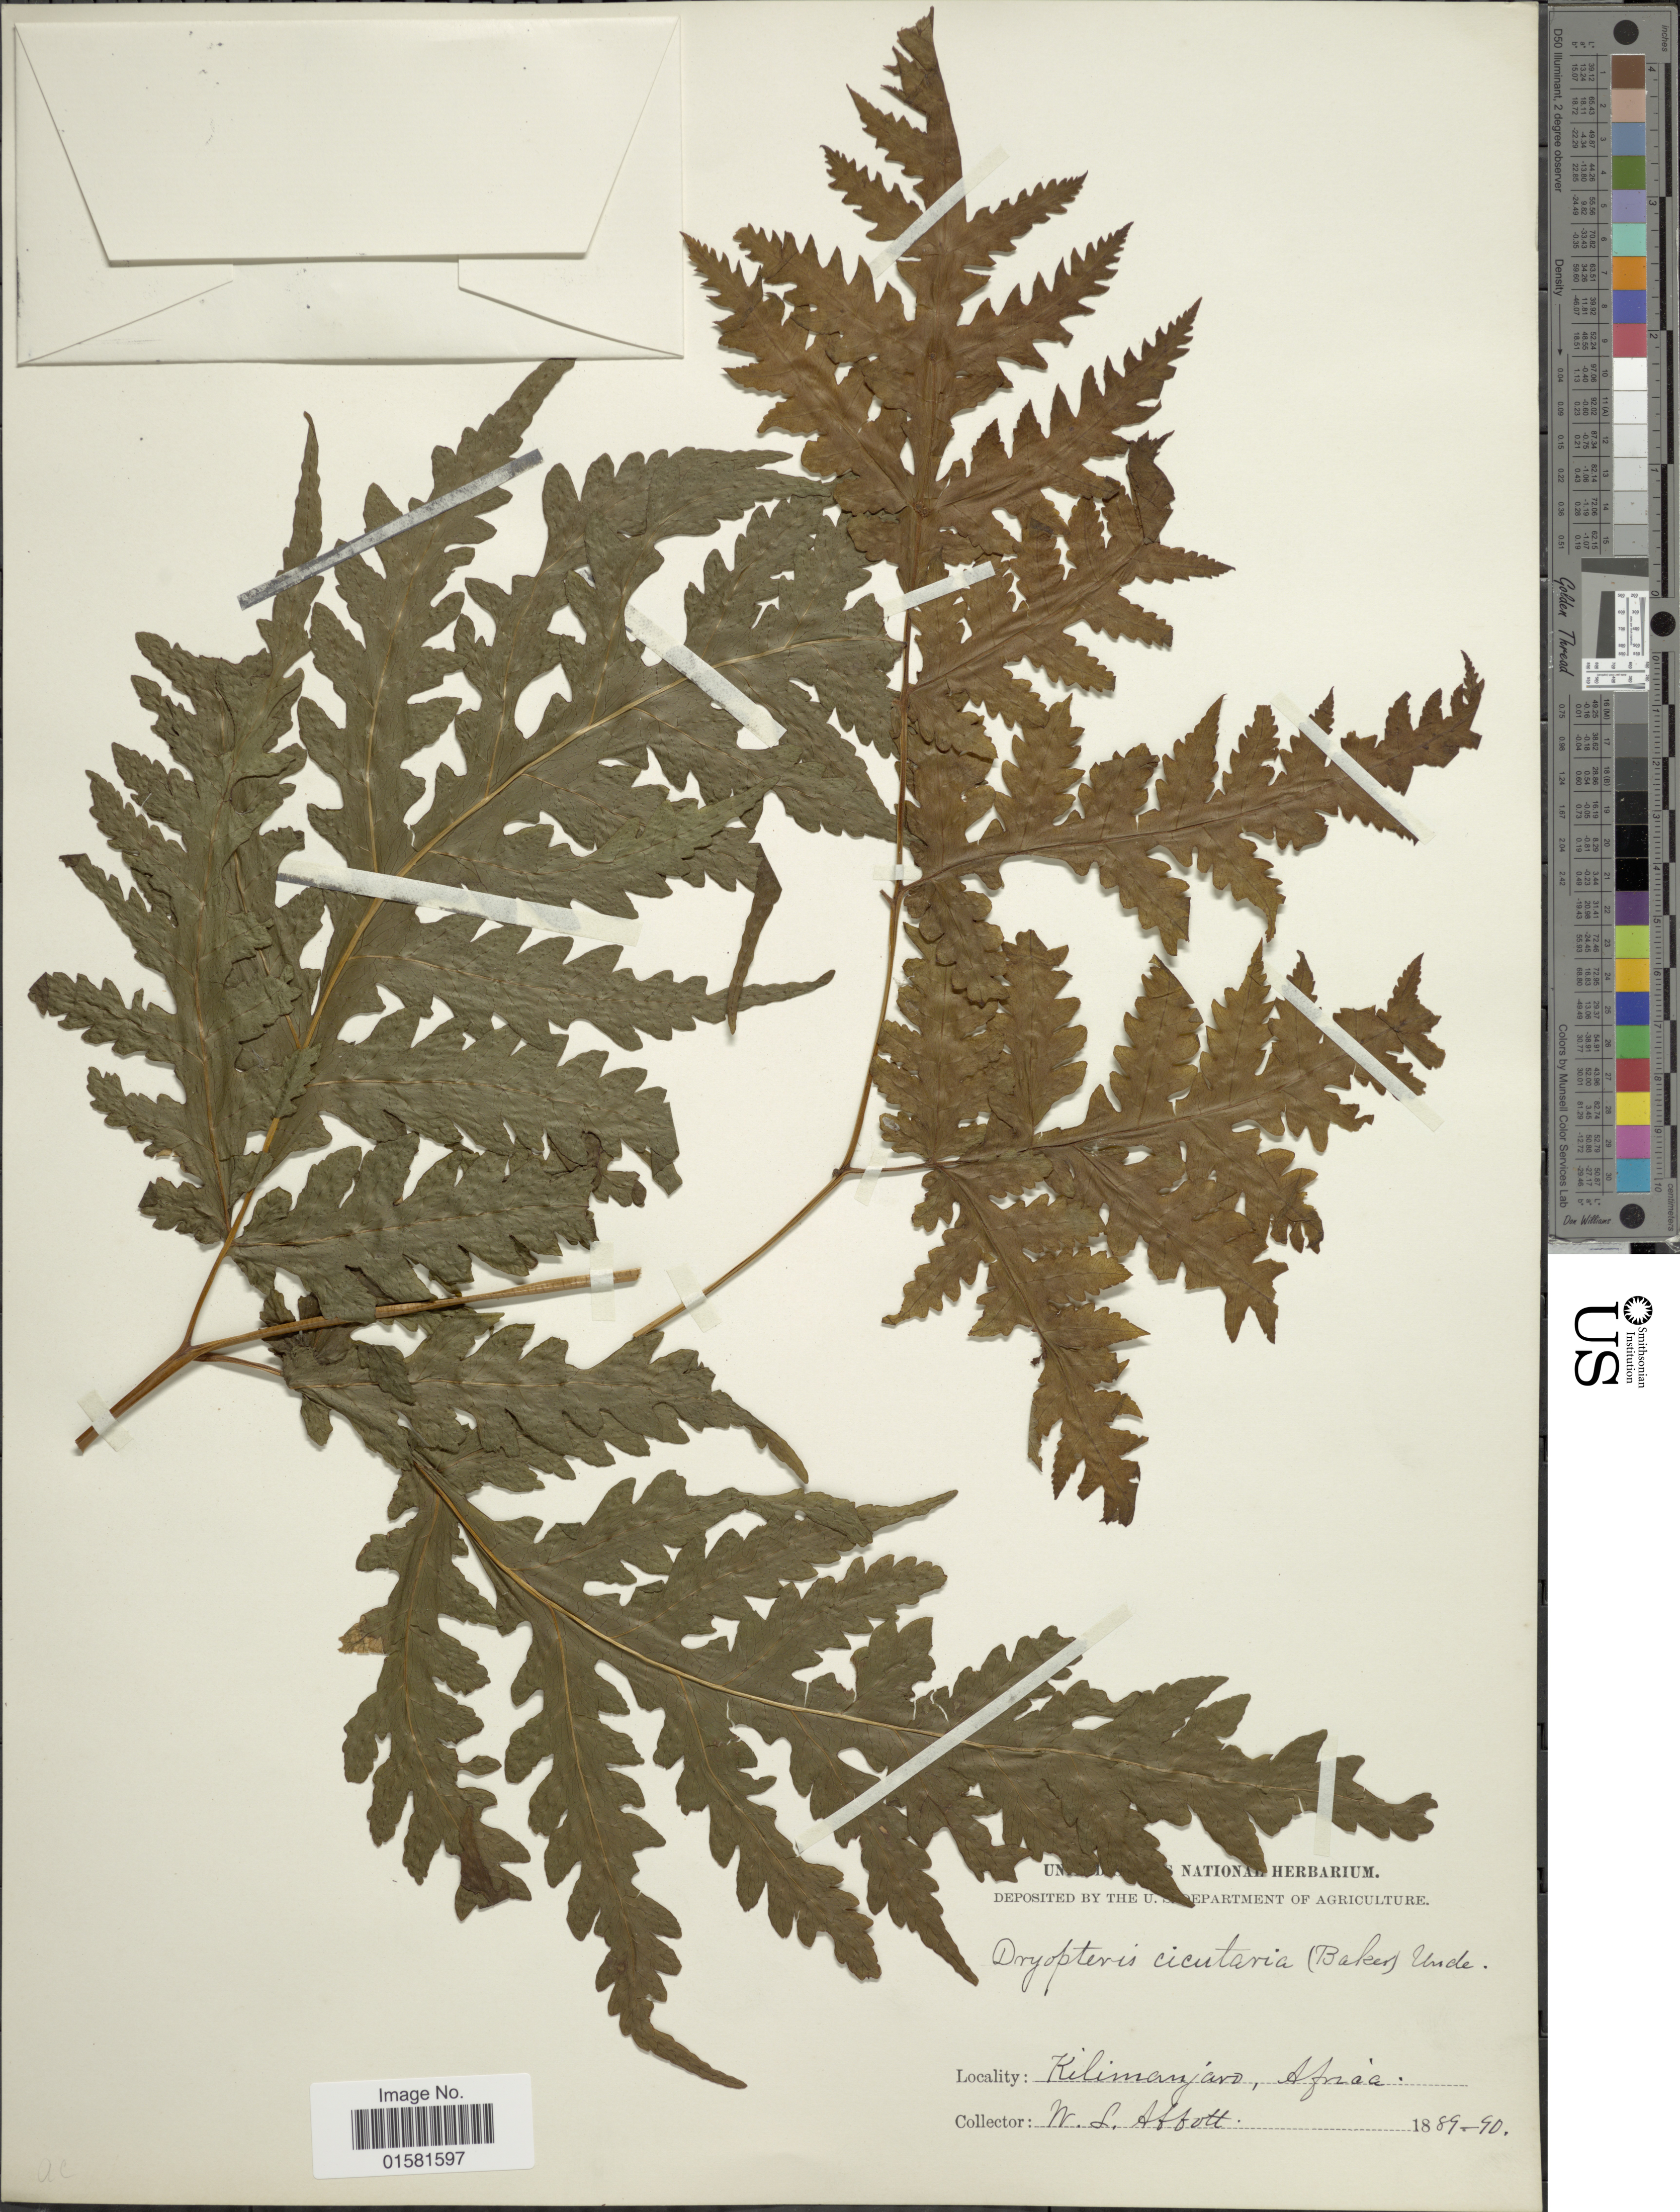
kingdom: Plantae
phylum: Tracheophyta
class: Polypodiopsida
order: Polypodiales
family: Tectariaceae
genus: Tectaria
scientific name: Tectaria macrodonta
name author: (Fée) C. Chr.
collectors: W. L. Abbott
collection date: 1889/1890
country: Tanzania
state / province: Kilimanjaro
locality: Kilimanjaro, Africa